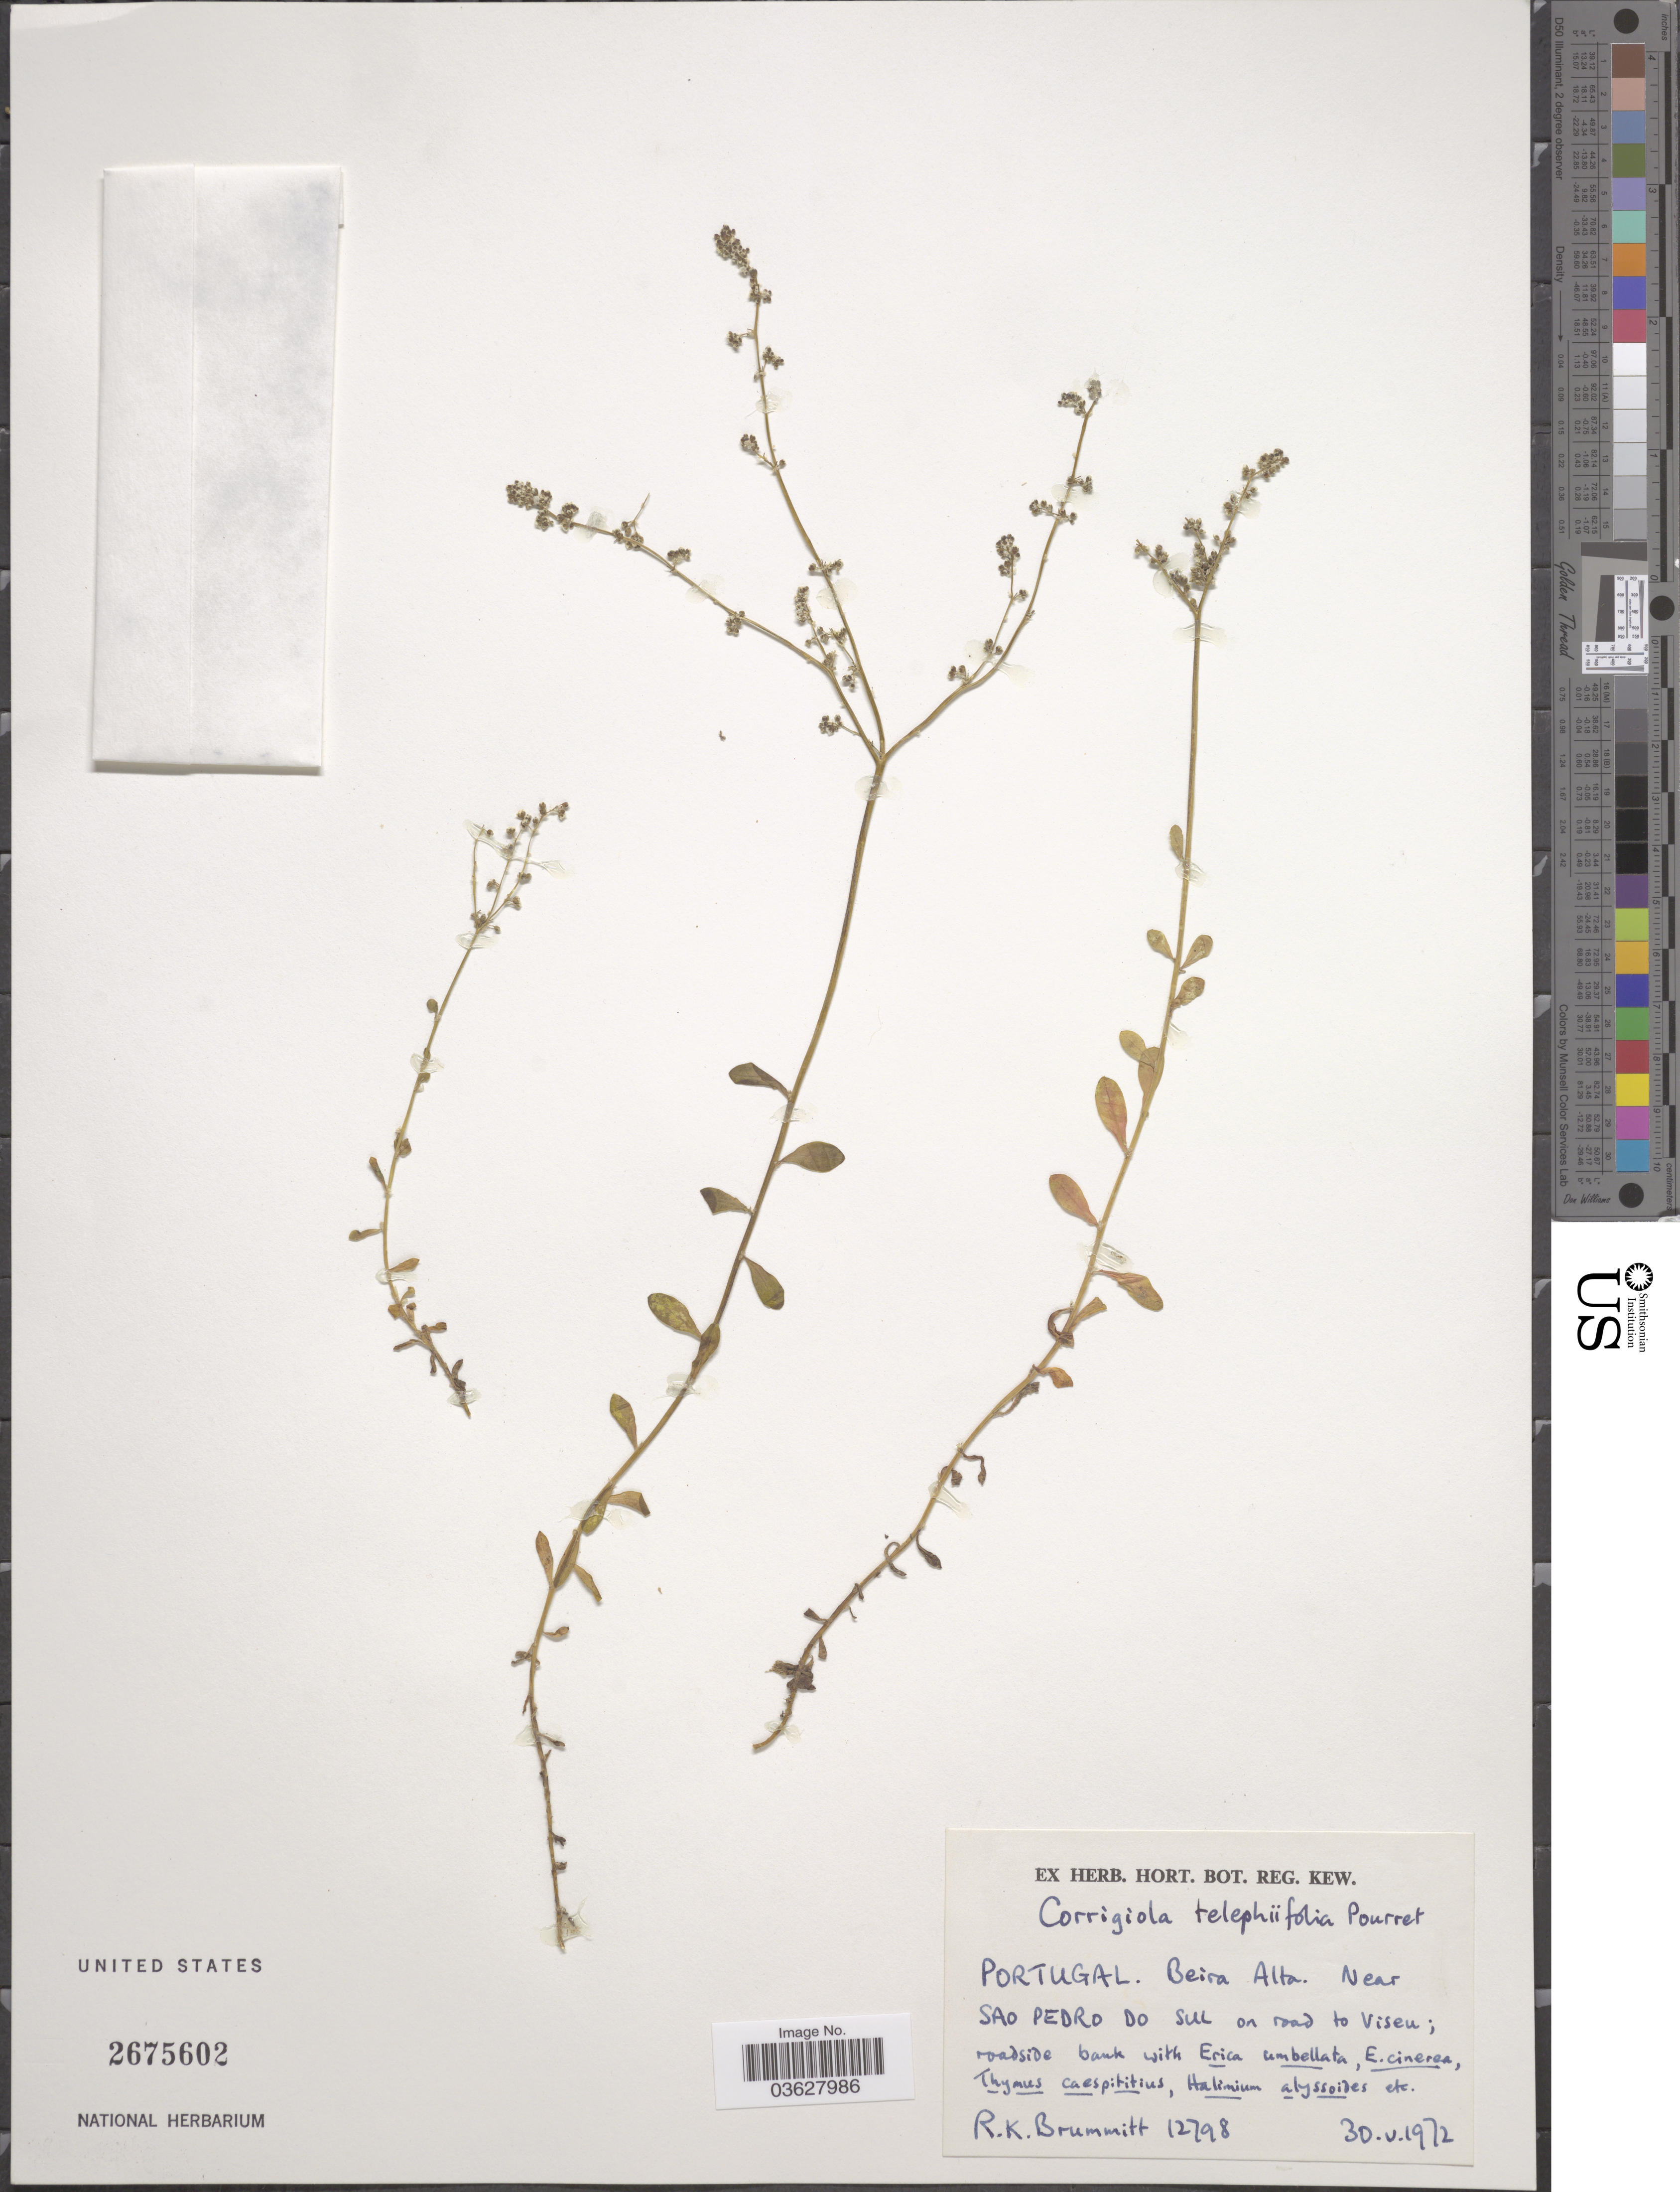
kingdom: Plantae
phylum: Tracheophyta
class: Magnoliopsida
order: Caryophyllales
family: Caryophyllaceae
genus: Corrigiola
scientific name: Corrigiola telephiifolia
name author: Pourr.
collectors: R. K. Brummitt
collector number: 12798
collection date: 1972-05-30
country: Portugal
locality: Beira Alta. Near Sao Pedro do Sul on road to Viseu.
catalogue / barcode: US 2675602